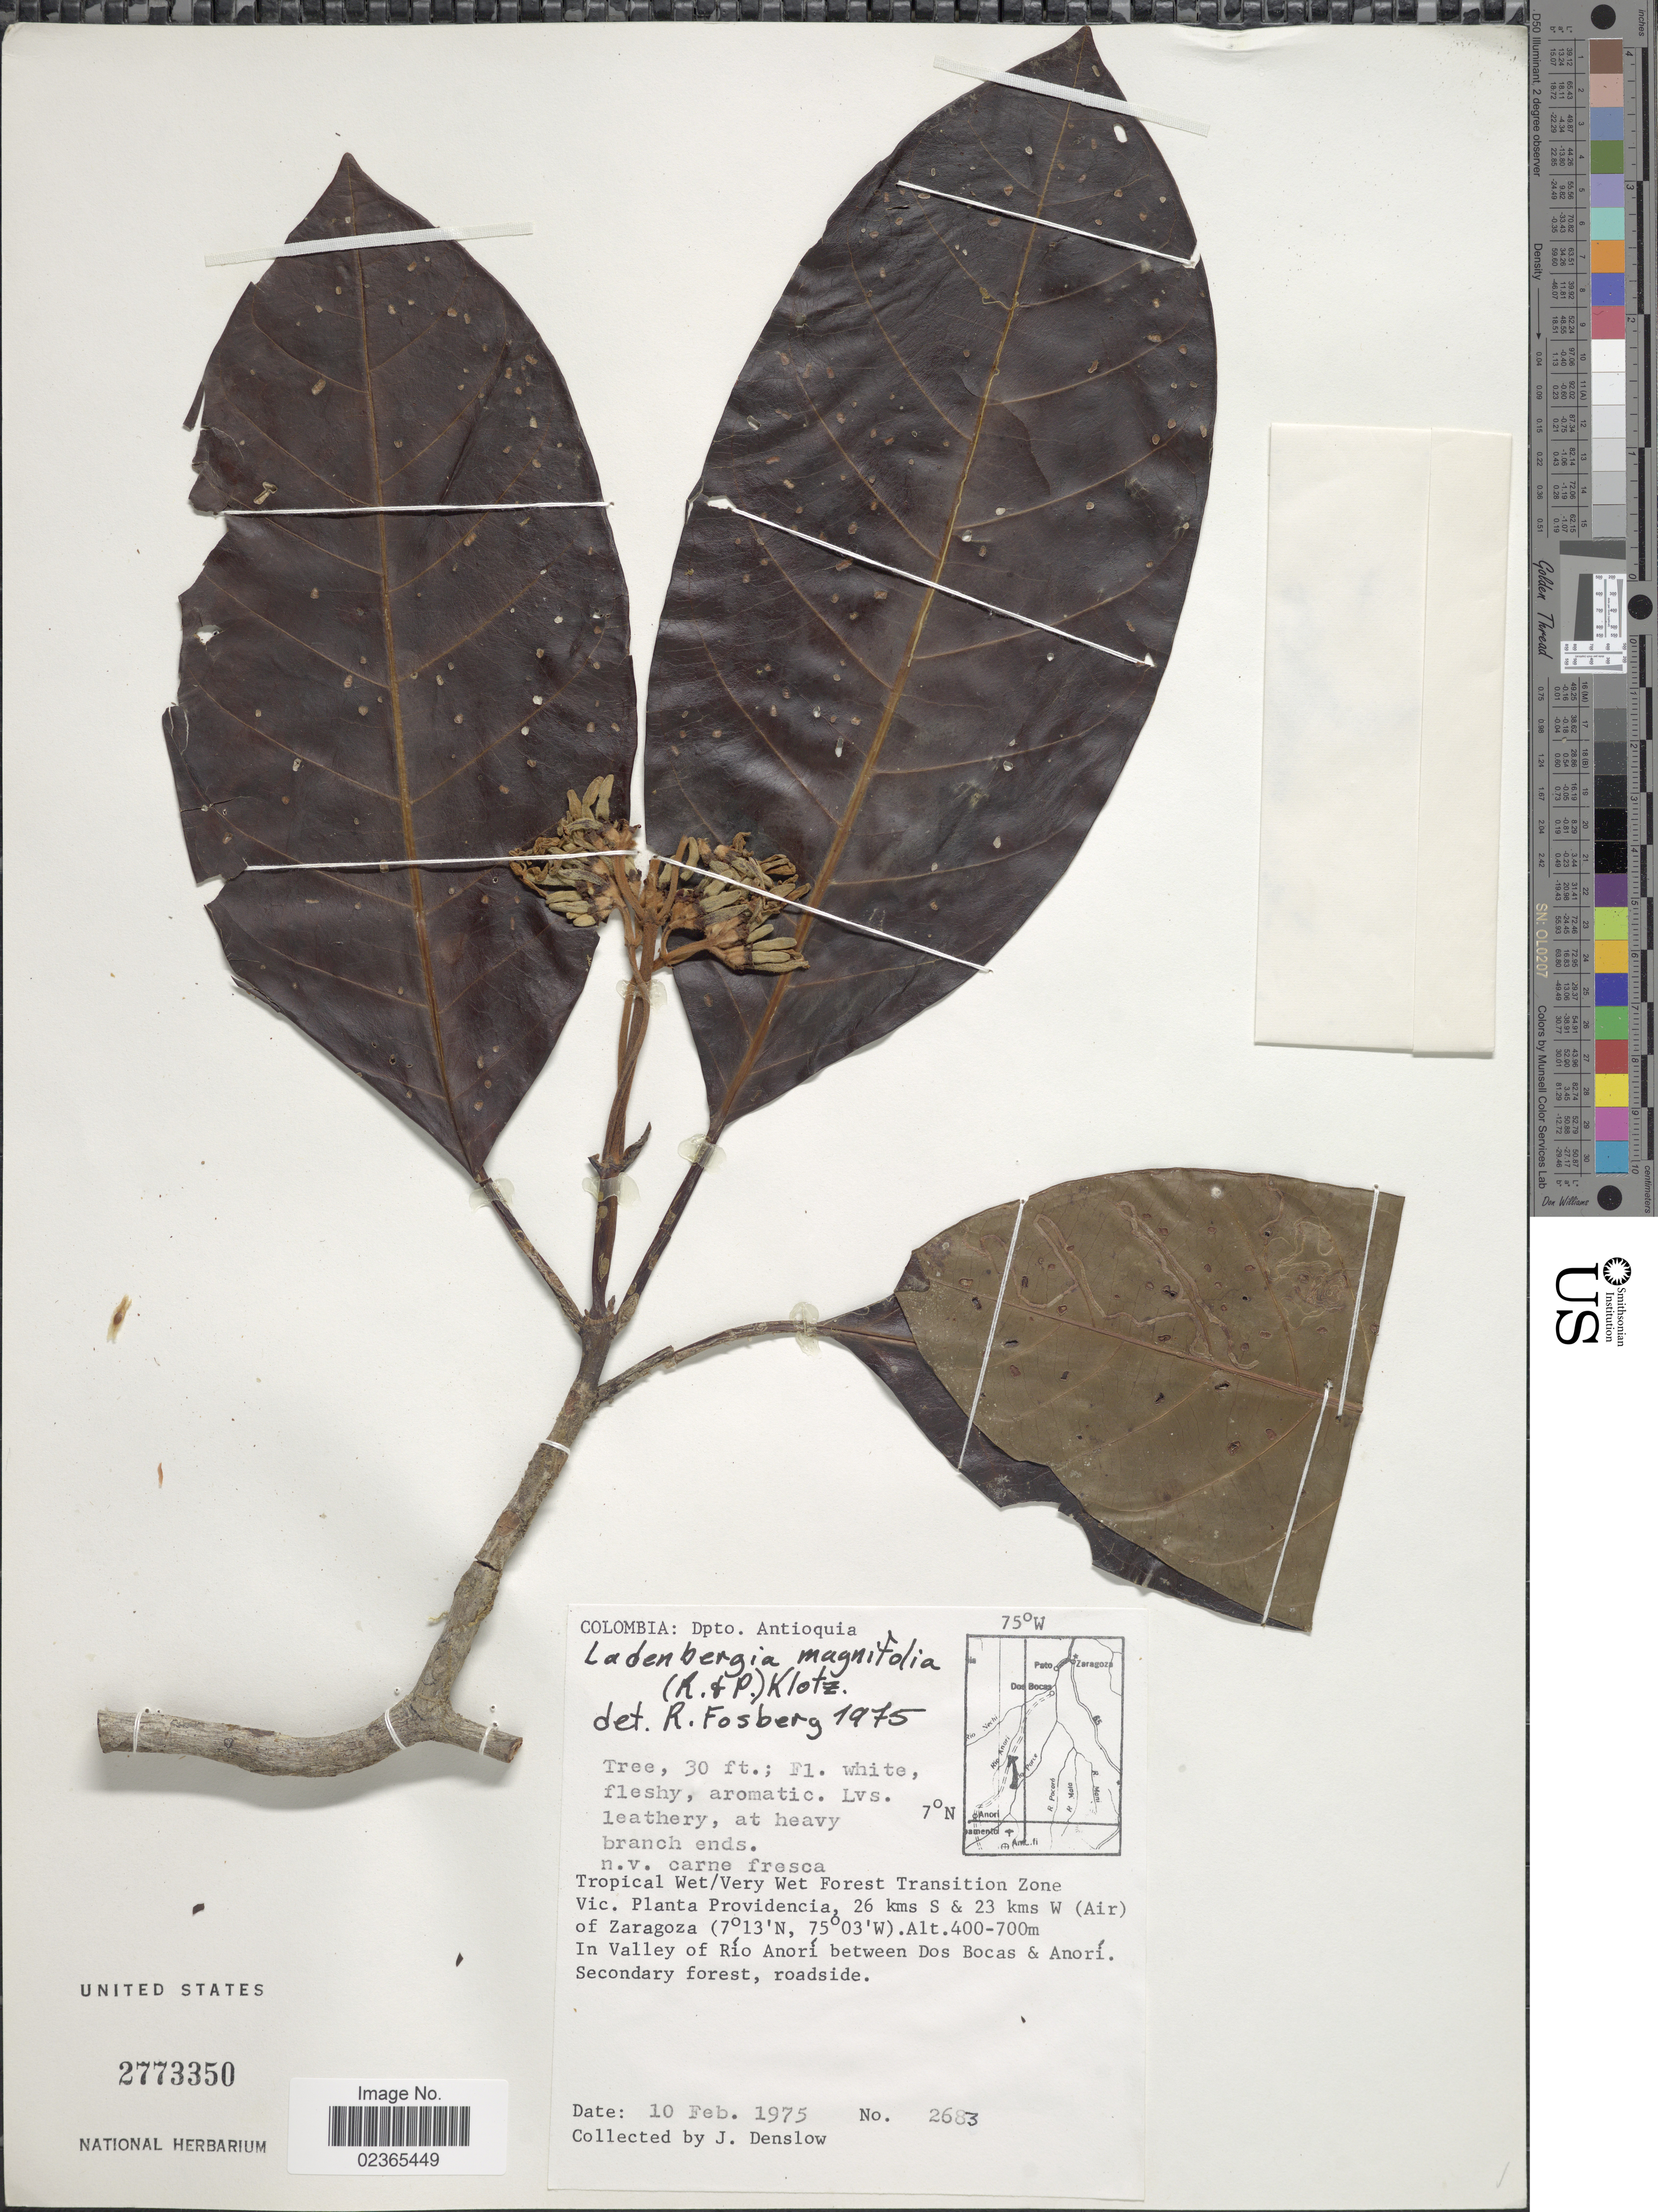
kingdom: Plantae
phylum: Tracheophyta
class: Magnoliopsida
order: Gentianales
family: Rubiaceae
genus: Ladenbergia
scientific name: Ladenbergia oblongifolia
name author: (Mutis) L. Andersson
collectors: J. Denslow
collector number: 2683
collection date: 1975-02-10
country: Colombia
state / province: Antioquia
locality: Tropical Wet/Very Wet Forest Transition Zone Vic. Planta Providencia, 26 kms S & 23 kms W (Air) of Zaragoza, in Valley of Rio Anori between Dos Bocas & Anori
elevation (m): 400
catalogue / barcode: US 2773350